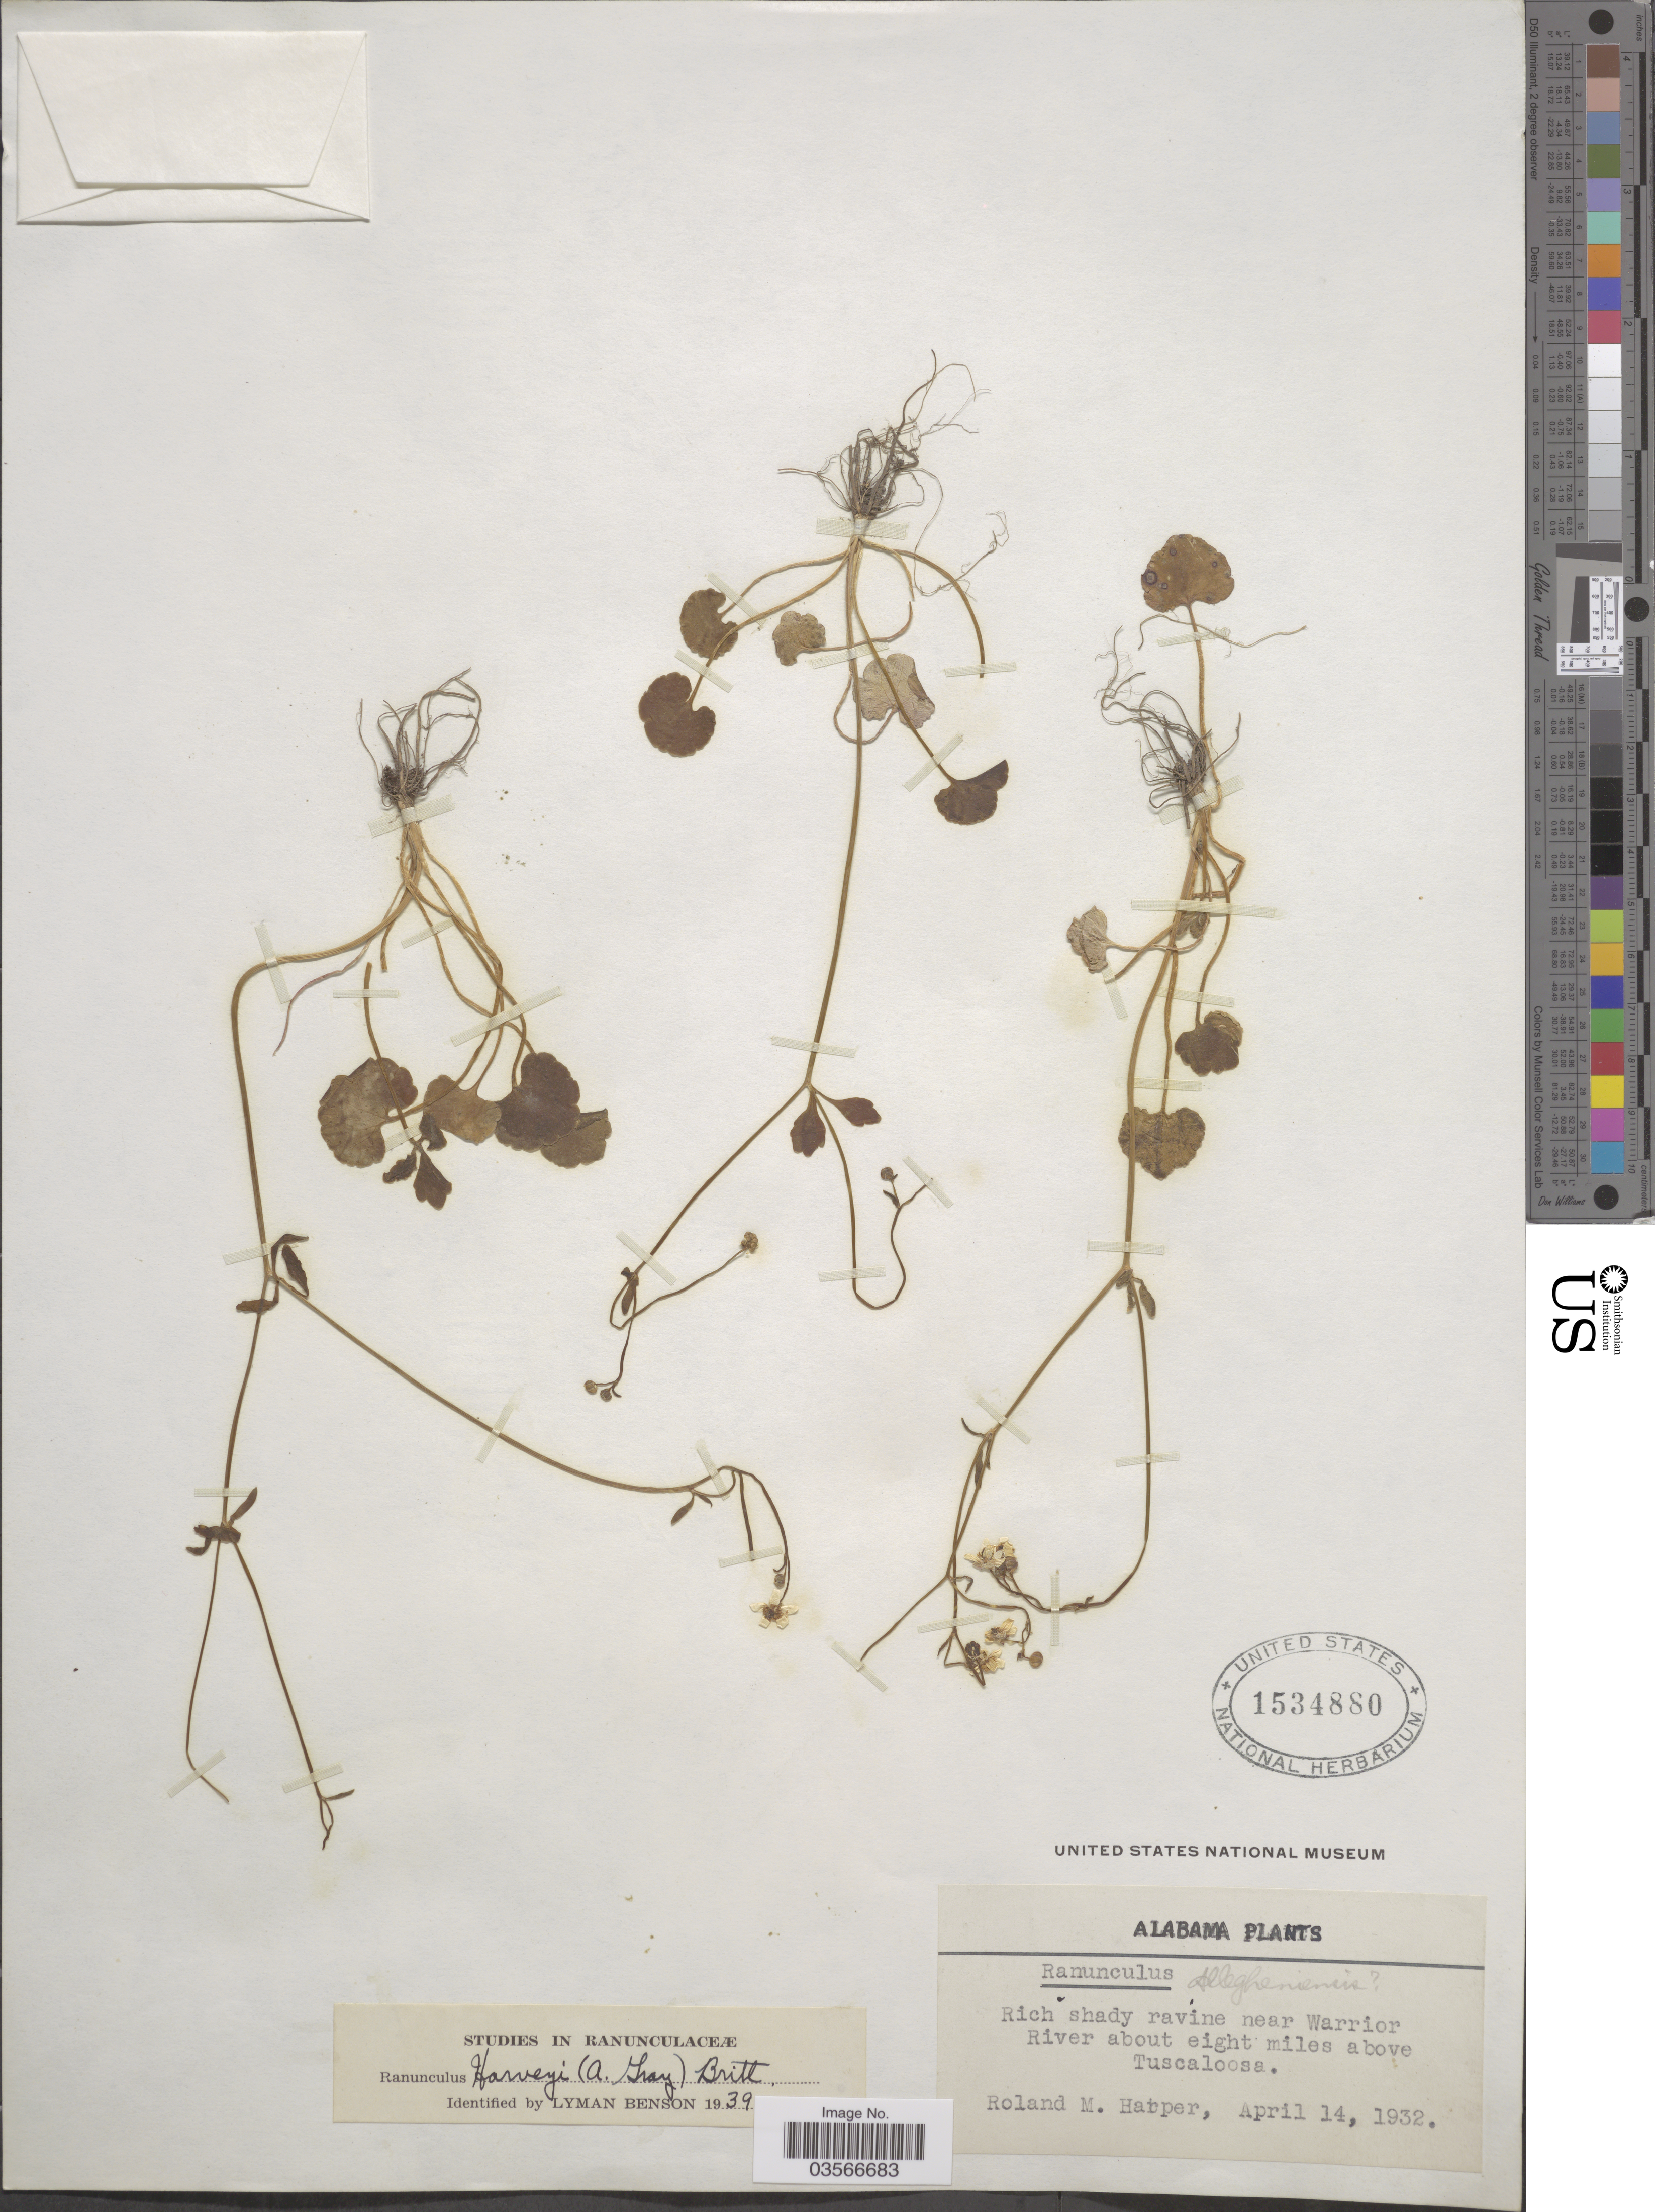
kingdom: Plantae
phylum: Tracheophyta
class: Magnoliopsida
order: Ranunculales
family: Ranunculaceae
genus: Ranunculus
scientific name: Ranunculus harveyi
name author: (A. Gray) Britton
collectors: R. M. Harper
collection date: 1932-04-14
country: United States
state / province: Alabama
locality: Rich shady ravine near Warrior River about eight miles above Tuscaloosa.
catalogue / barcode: US 1534880